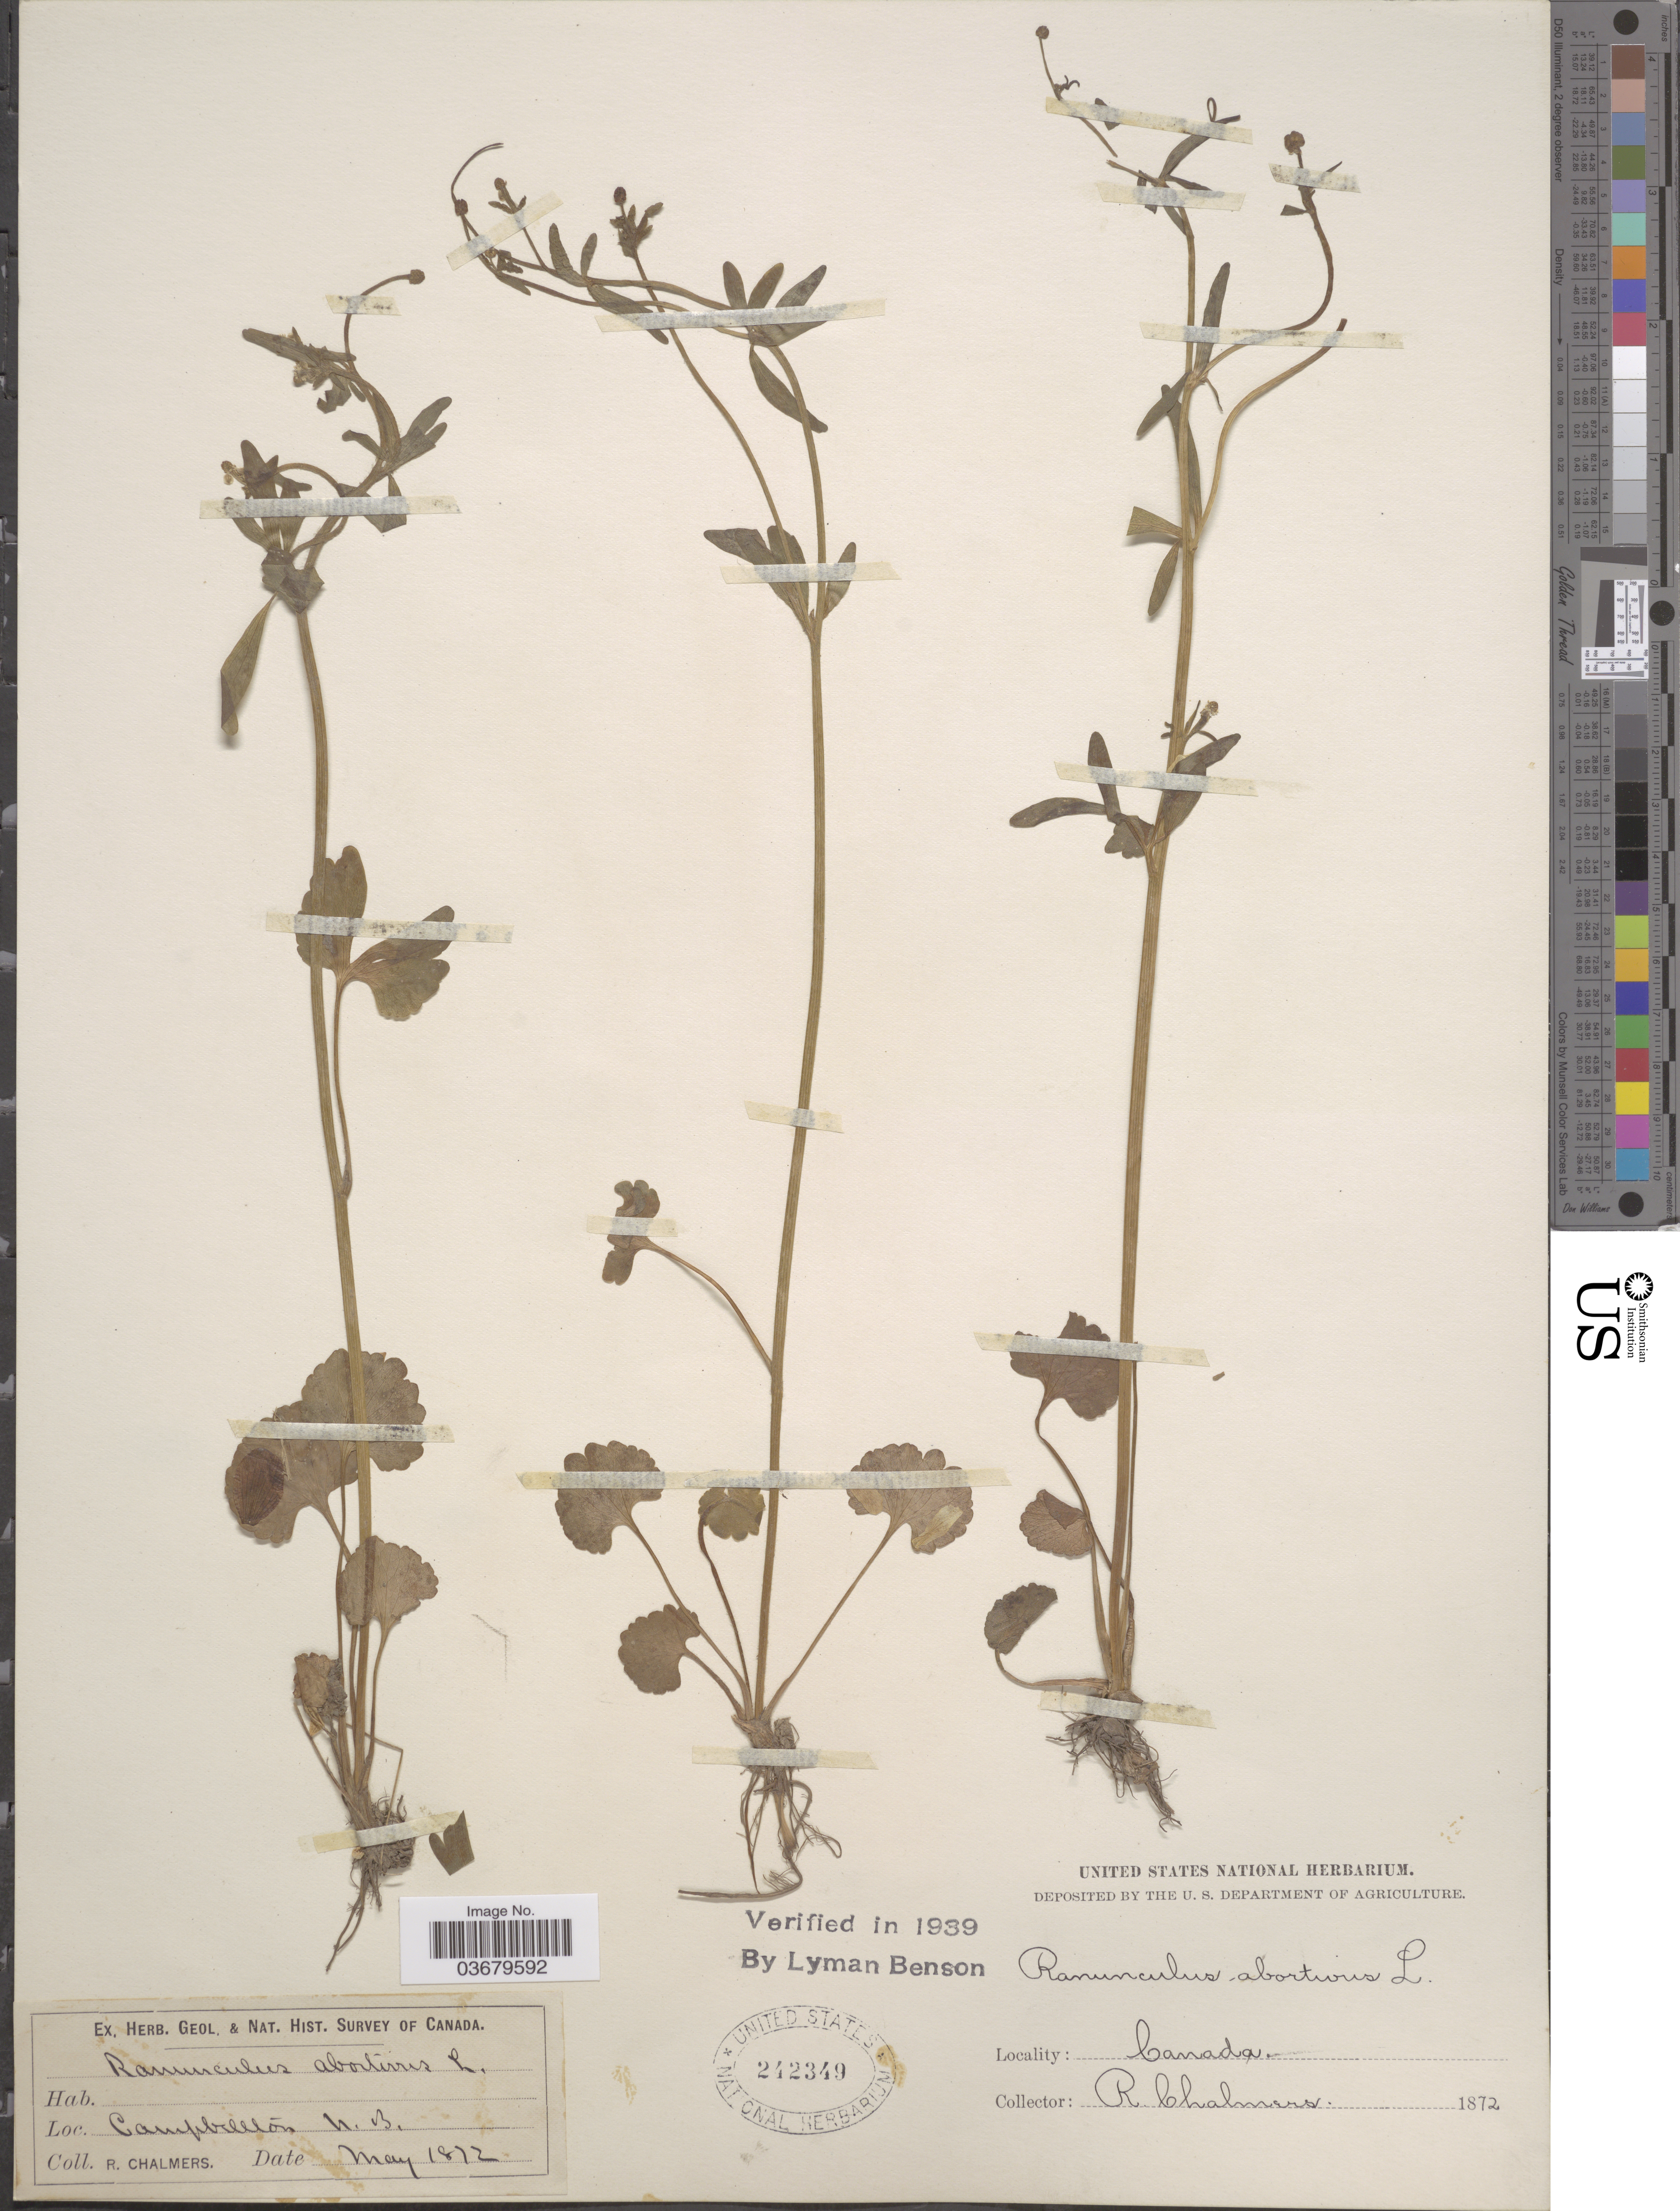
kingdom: Plantae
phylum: Tracheophyta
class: Magnoliopsida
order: Ranunculales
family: Ranunculaceae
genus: Ranunculus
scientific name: Ranunculus abortivus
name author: L.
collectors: R. Chalmers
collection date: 1872-05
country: Canada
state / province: New Brunswick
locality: Campbellton.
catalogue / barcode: US 242349